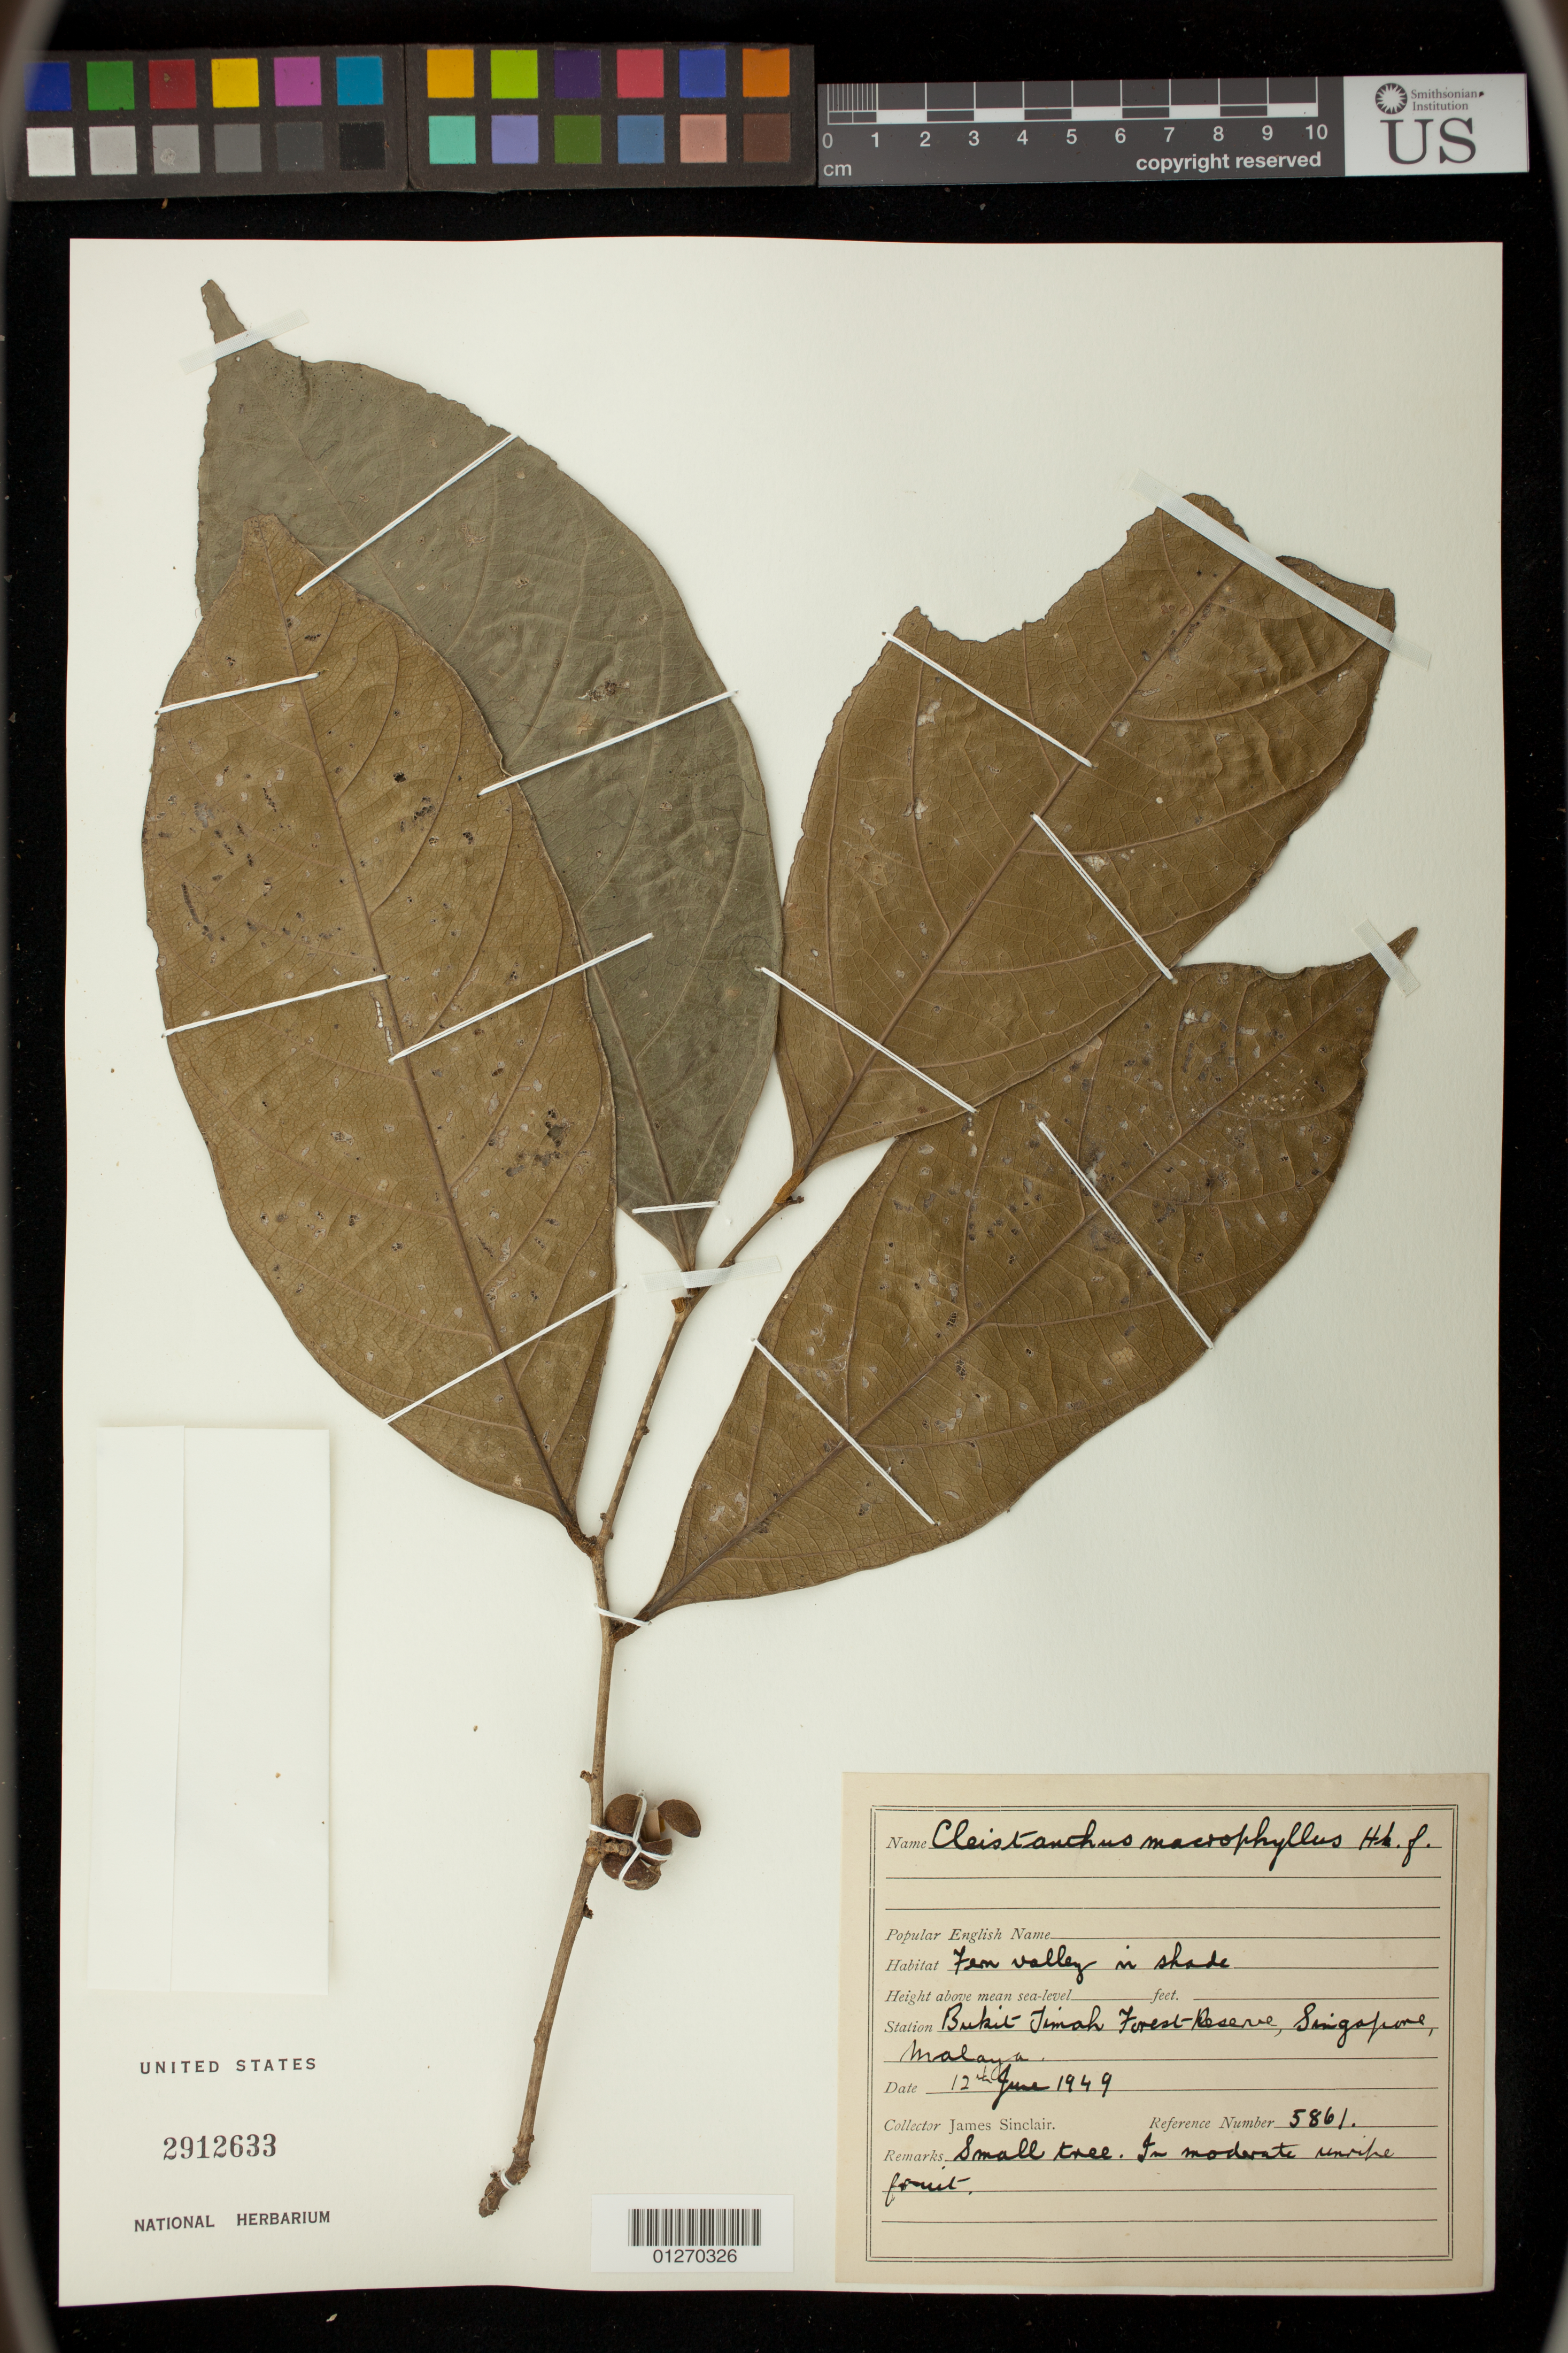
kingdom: Plantae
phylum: Tracheophyta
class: Magnoliopsida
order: Malpighiales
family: Phyllanthaceae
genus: Cleistanthus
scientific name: Cleistanthus macrophyllus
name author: Hook. f.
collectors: J. Sinclair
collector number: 5861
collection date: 1949-06-12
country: Singapore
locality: Bukit-Timah Forest Reserve, Singapore, Malaya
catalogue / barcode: US 2912633